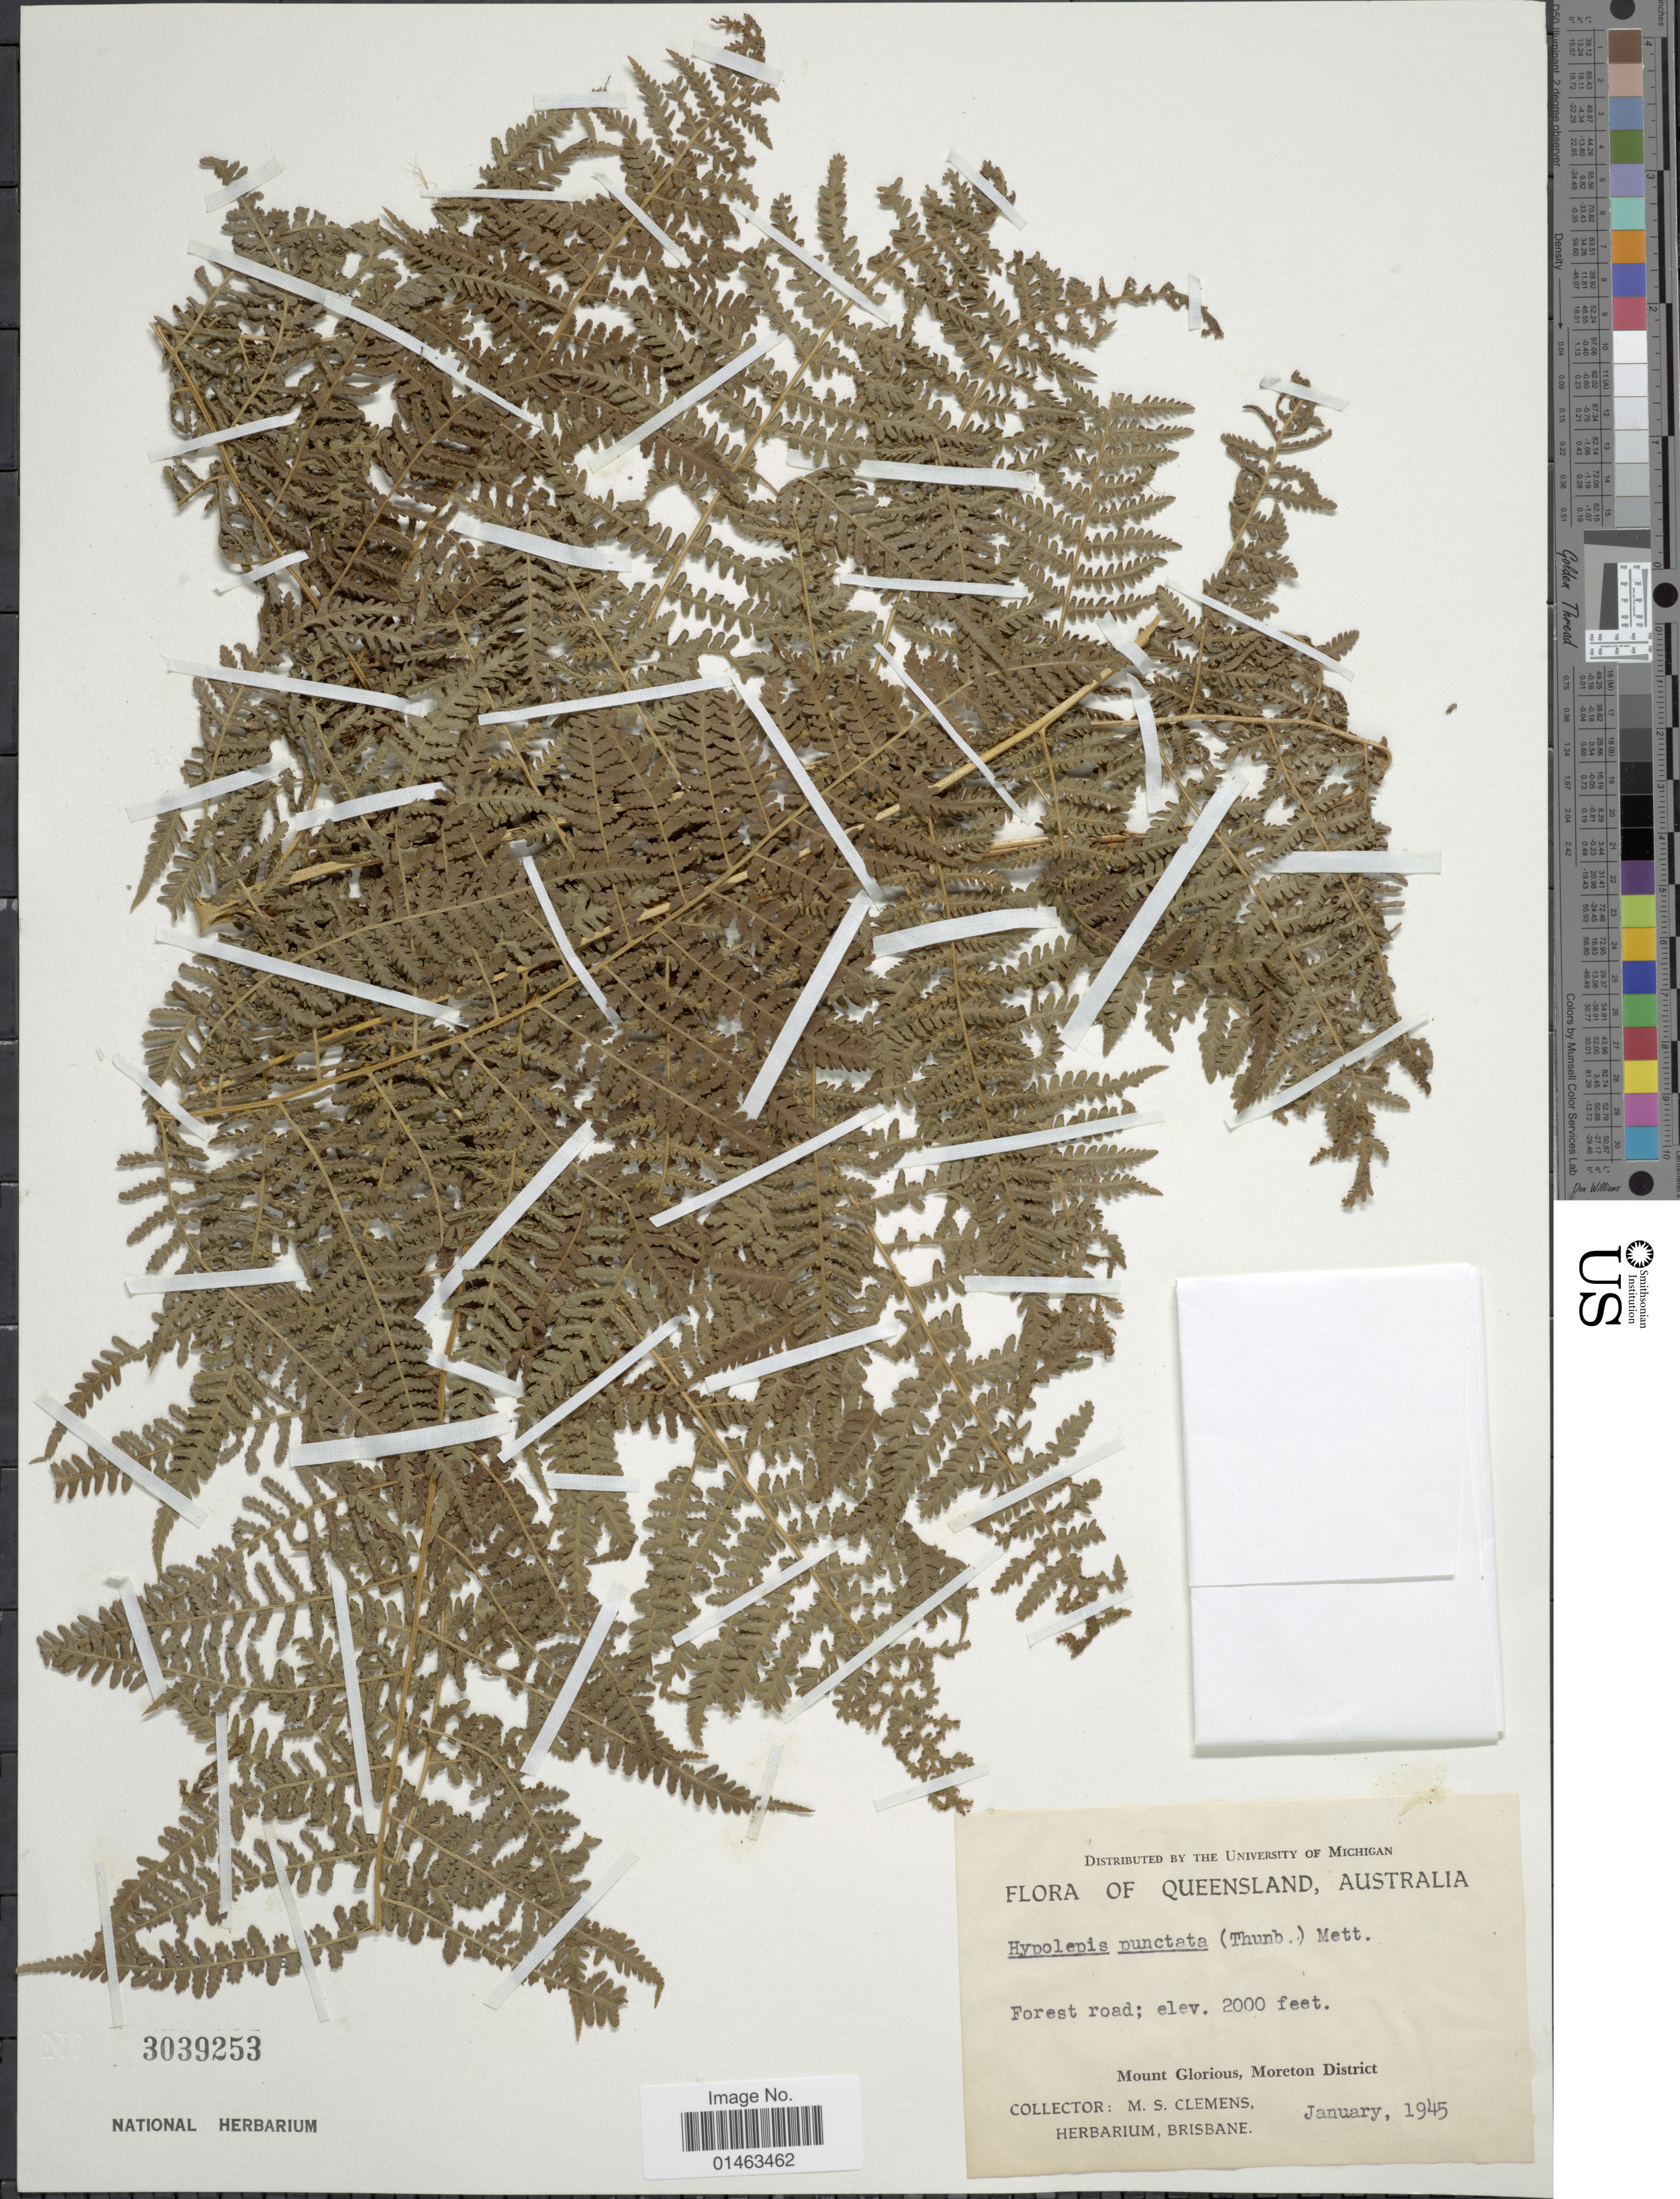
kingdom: Plantae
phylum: Tracheophyta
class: Polypodiopsida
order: Polypodiales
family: Dennstaedtiaceae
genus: Hypolepis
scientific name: Hypolepis punctata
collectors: M. S. Clemens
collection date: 1945-01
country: Australia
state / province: Queensland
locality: Flora of Queensland, Australia, Mount Glorious, Moreton District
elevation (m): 610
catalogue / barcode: US 3039253